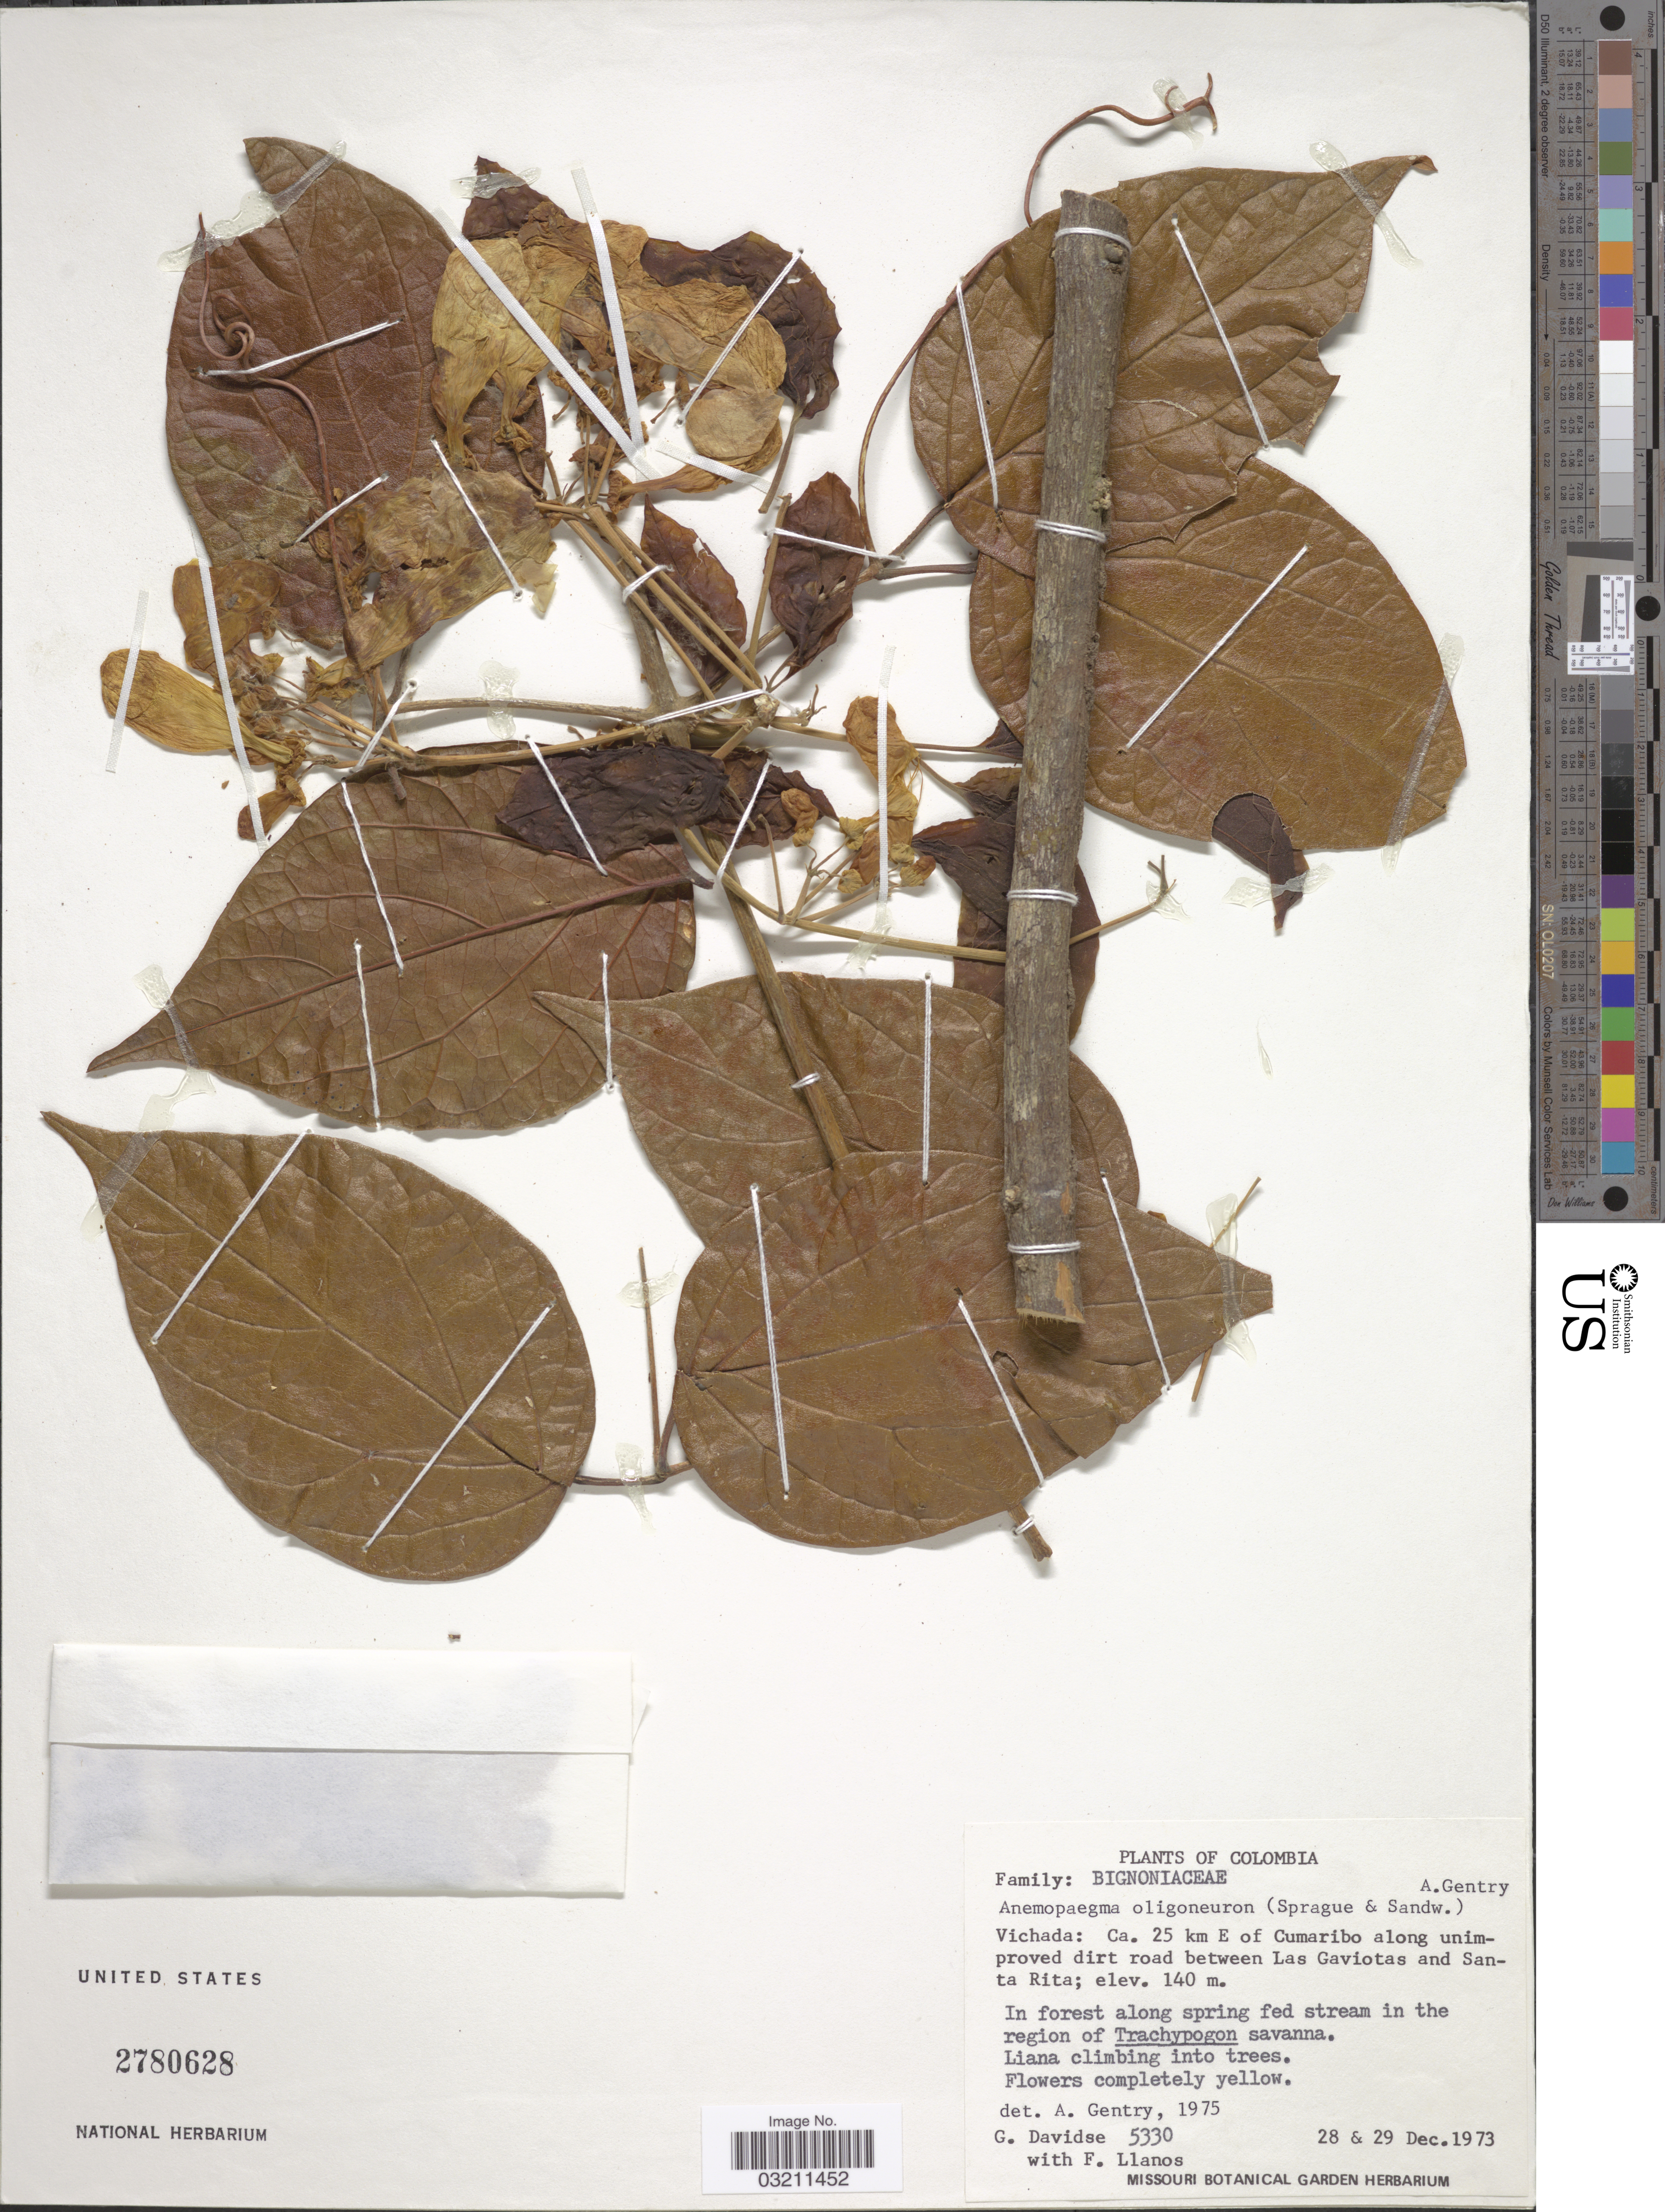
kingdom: Plantae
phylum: Tracheophyta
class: Magnoliopsida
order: Lamiales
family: Bignoniaceae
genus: Anemopaegma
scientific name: Anemopaegma oligoneuron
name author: (Sprague & Sandwith) A.H. Gentry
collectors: G. Davidse & F. Llanos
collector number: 5330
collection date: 1973-12-28/1973-12-29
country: Colombia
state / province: Vichada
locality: Ca. 25 km E of Cumaribo along unimproved dirt road between Las Gaviotas and Santa Rita.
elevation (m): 140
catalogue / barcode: US 2780628